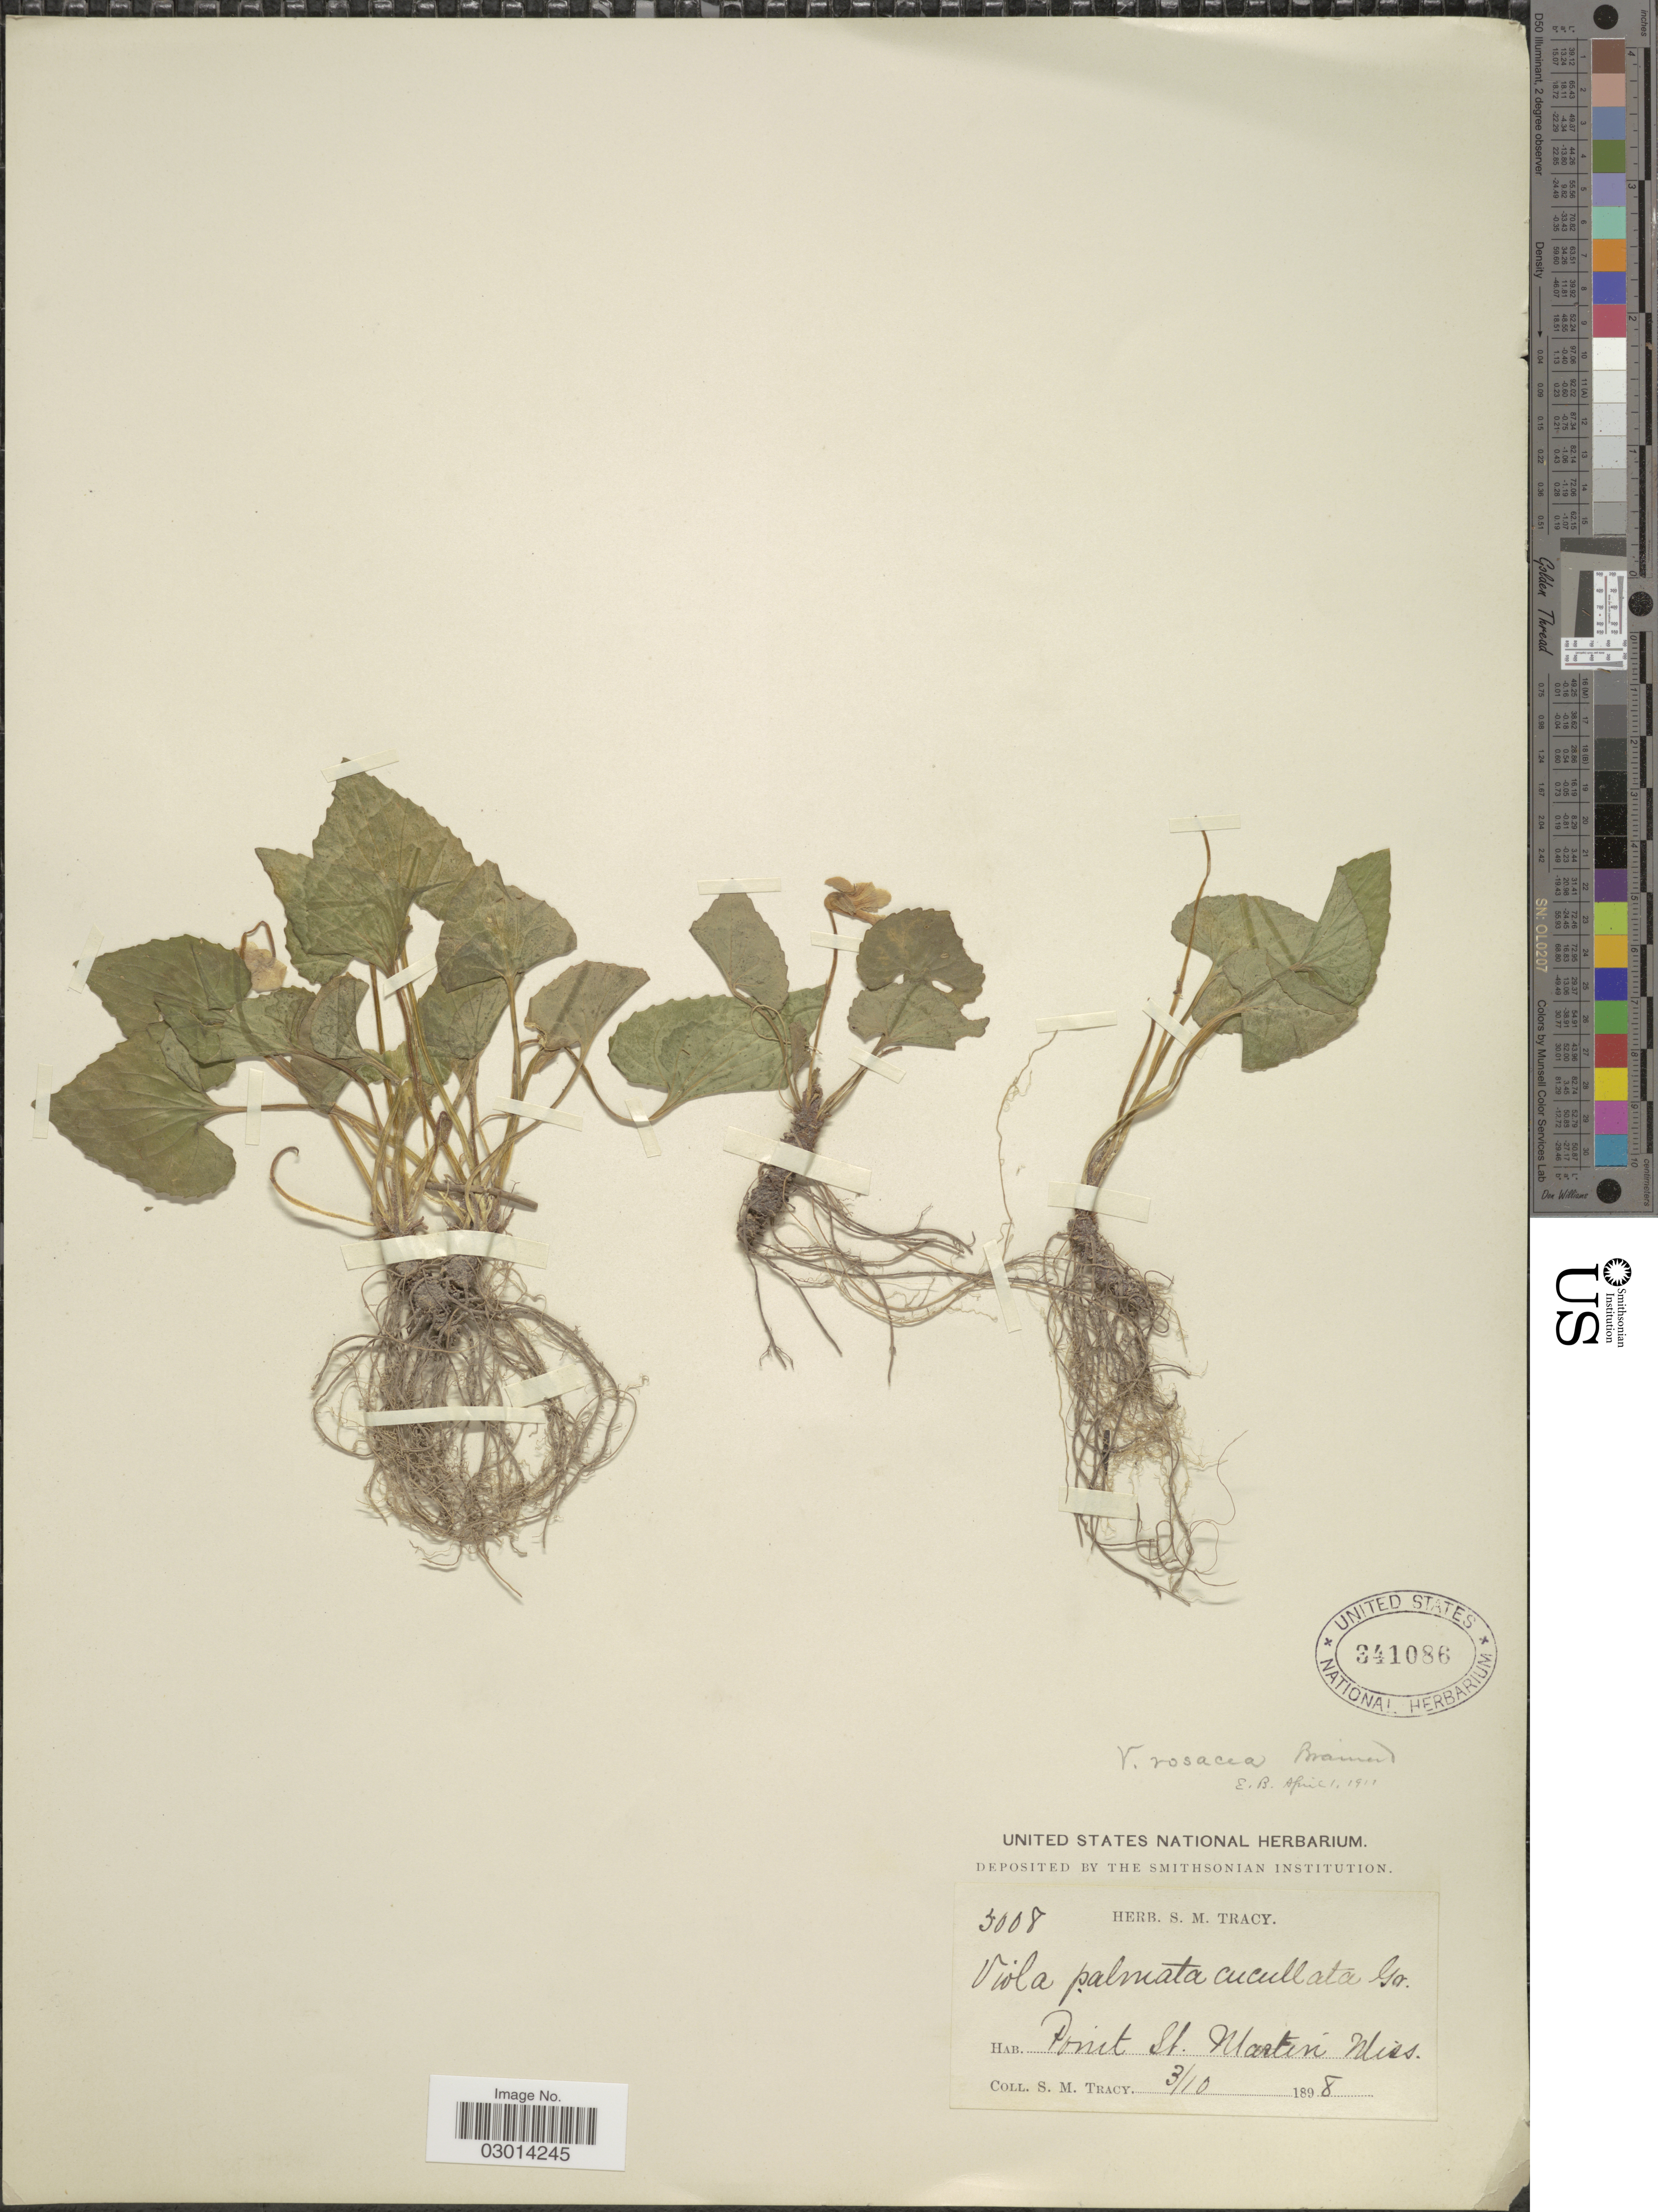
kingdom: Plantae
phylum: Tracheophyta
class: Magnoliopsida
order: Malpighiales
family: Violaceae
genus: Viola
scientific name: Viola rosacea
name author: Brainerd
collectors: S. M. Tracy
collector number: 5008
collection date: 1898-03-10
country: United States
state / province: Mississippi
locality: Point St. Martin Miss.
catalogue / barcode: US 341086